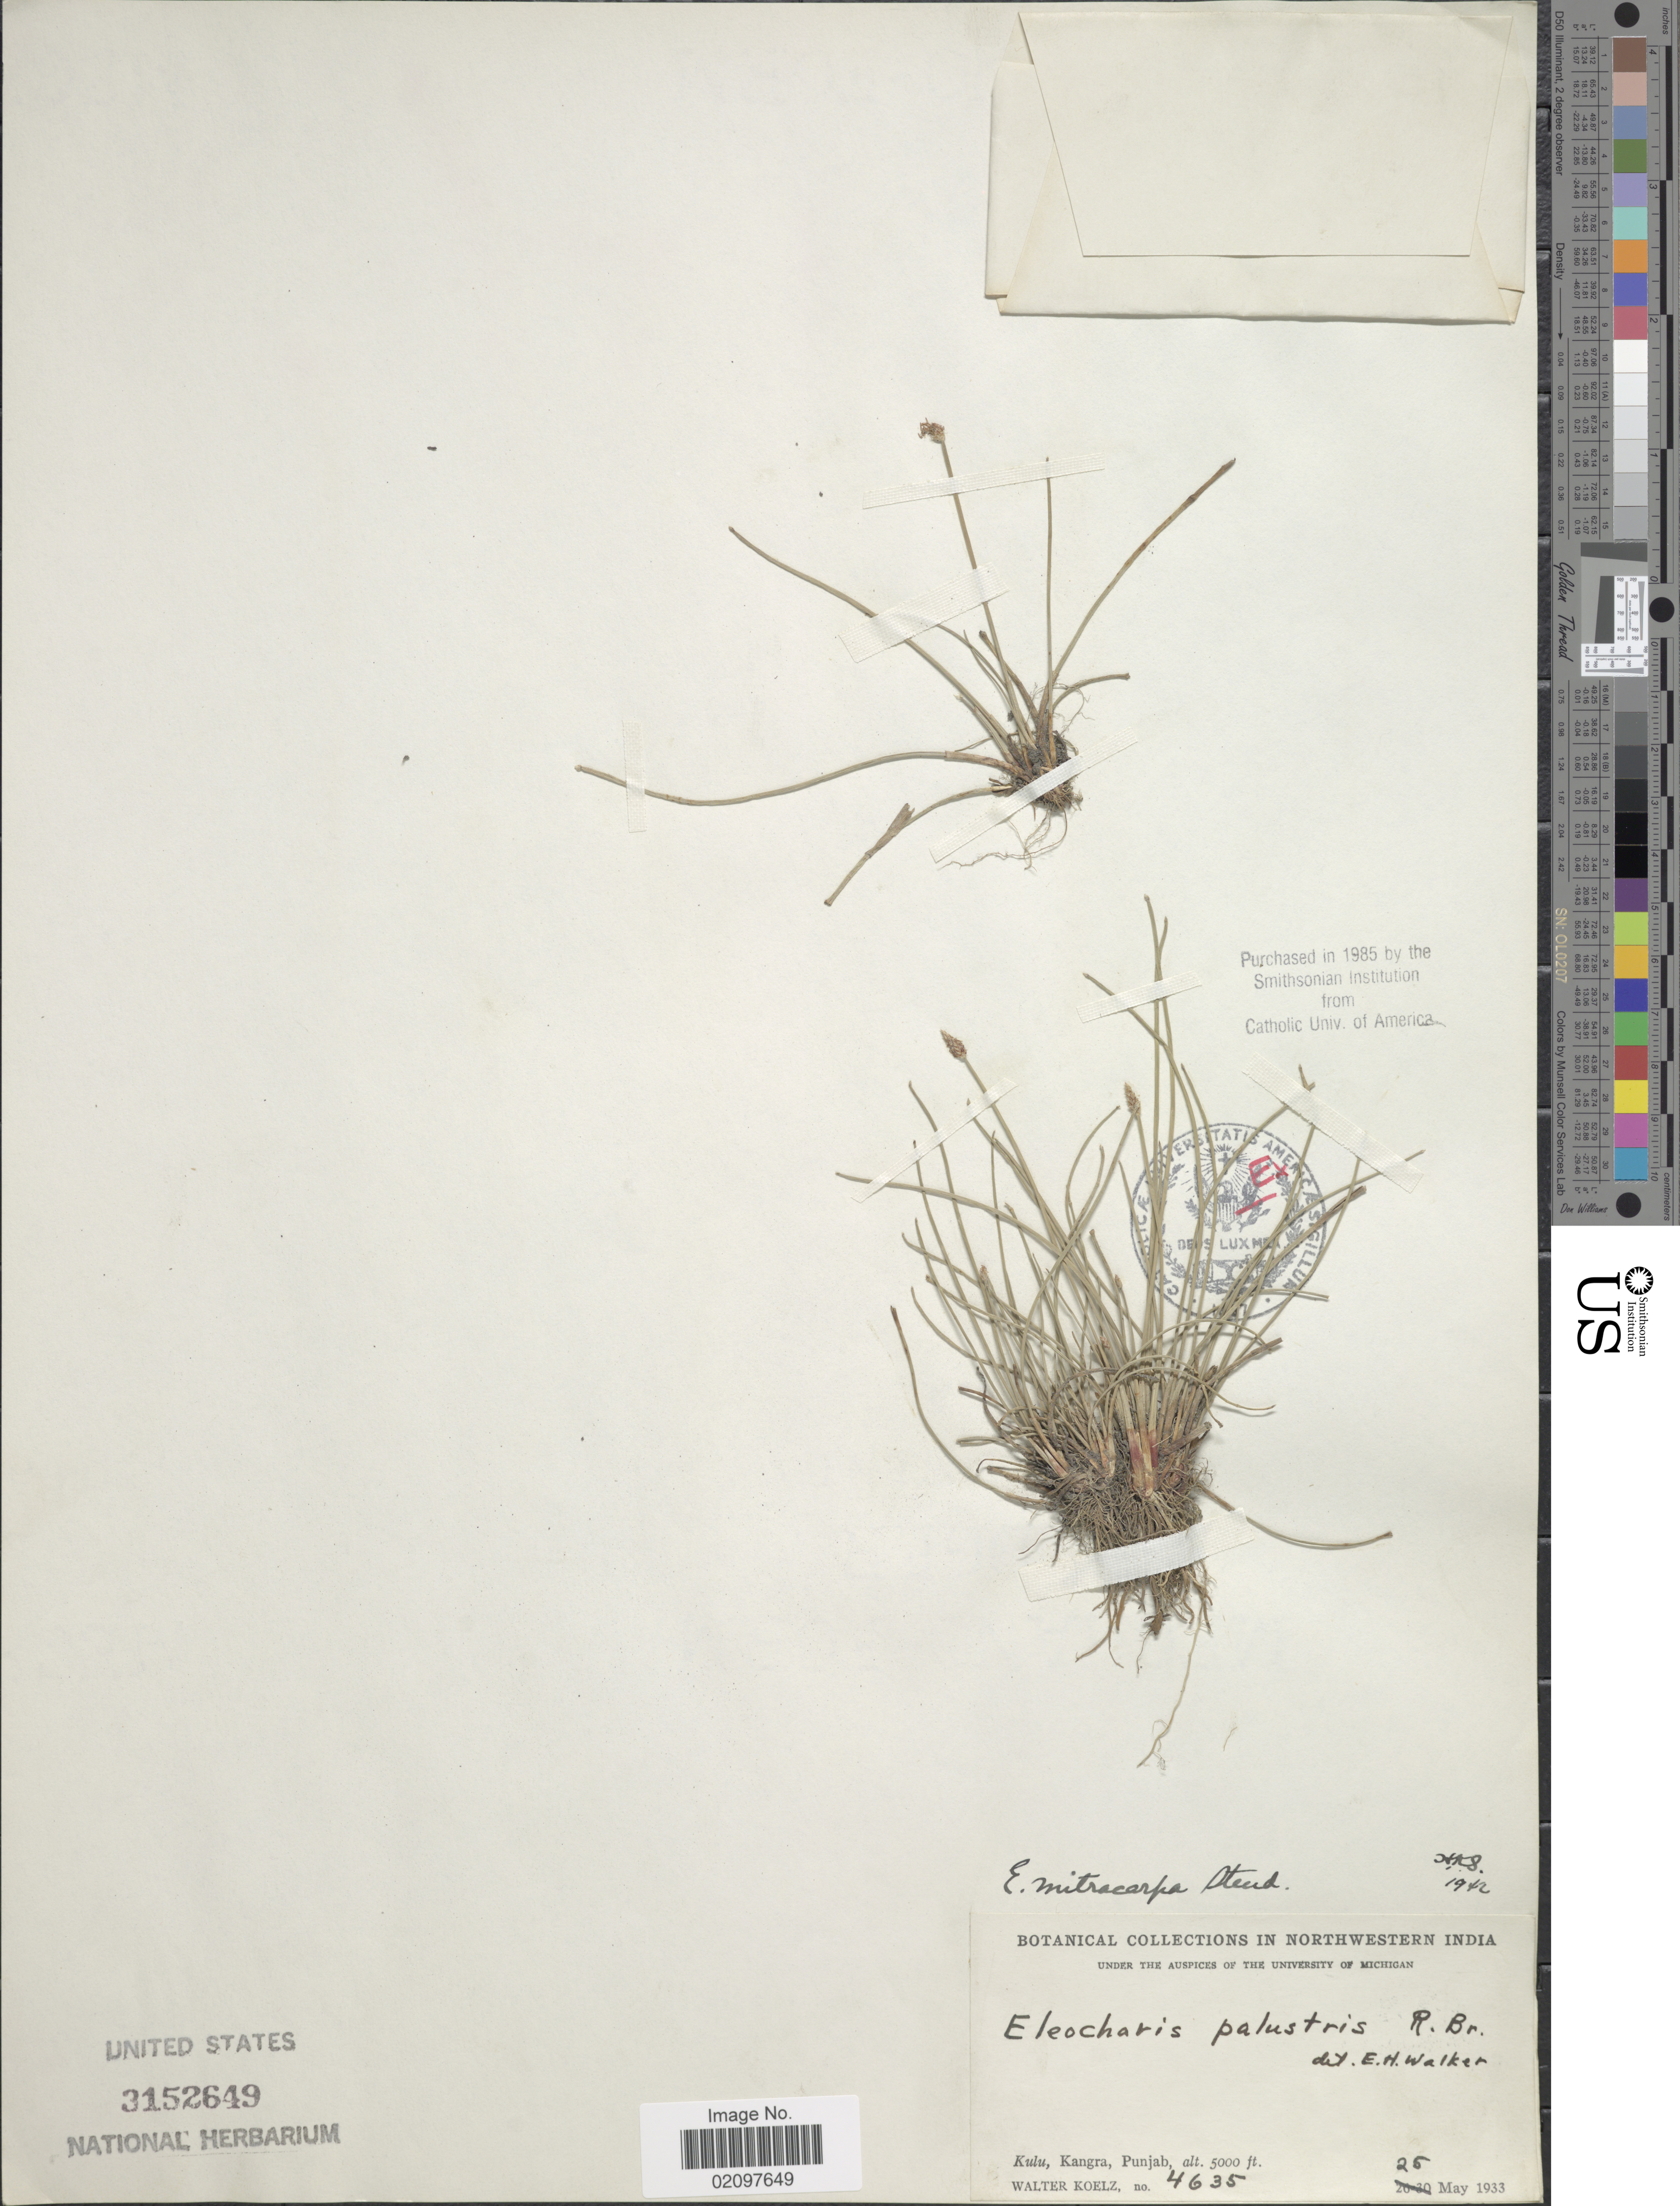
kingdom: Plantae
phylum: Tracheophyta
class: Liliopsida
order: Poales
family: Cyperaceae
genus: Eleocharis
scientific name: Eleocharis mitracarpa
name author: Steud.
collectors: W. N. Koelz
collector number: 4635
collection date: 1933-05-25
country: India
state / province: Punjab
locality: In Northwestern India, Kulu, Kangra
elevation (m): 1524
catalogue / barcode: US 3152649